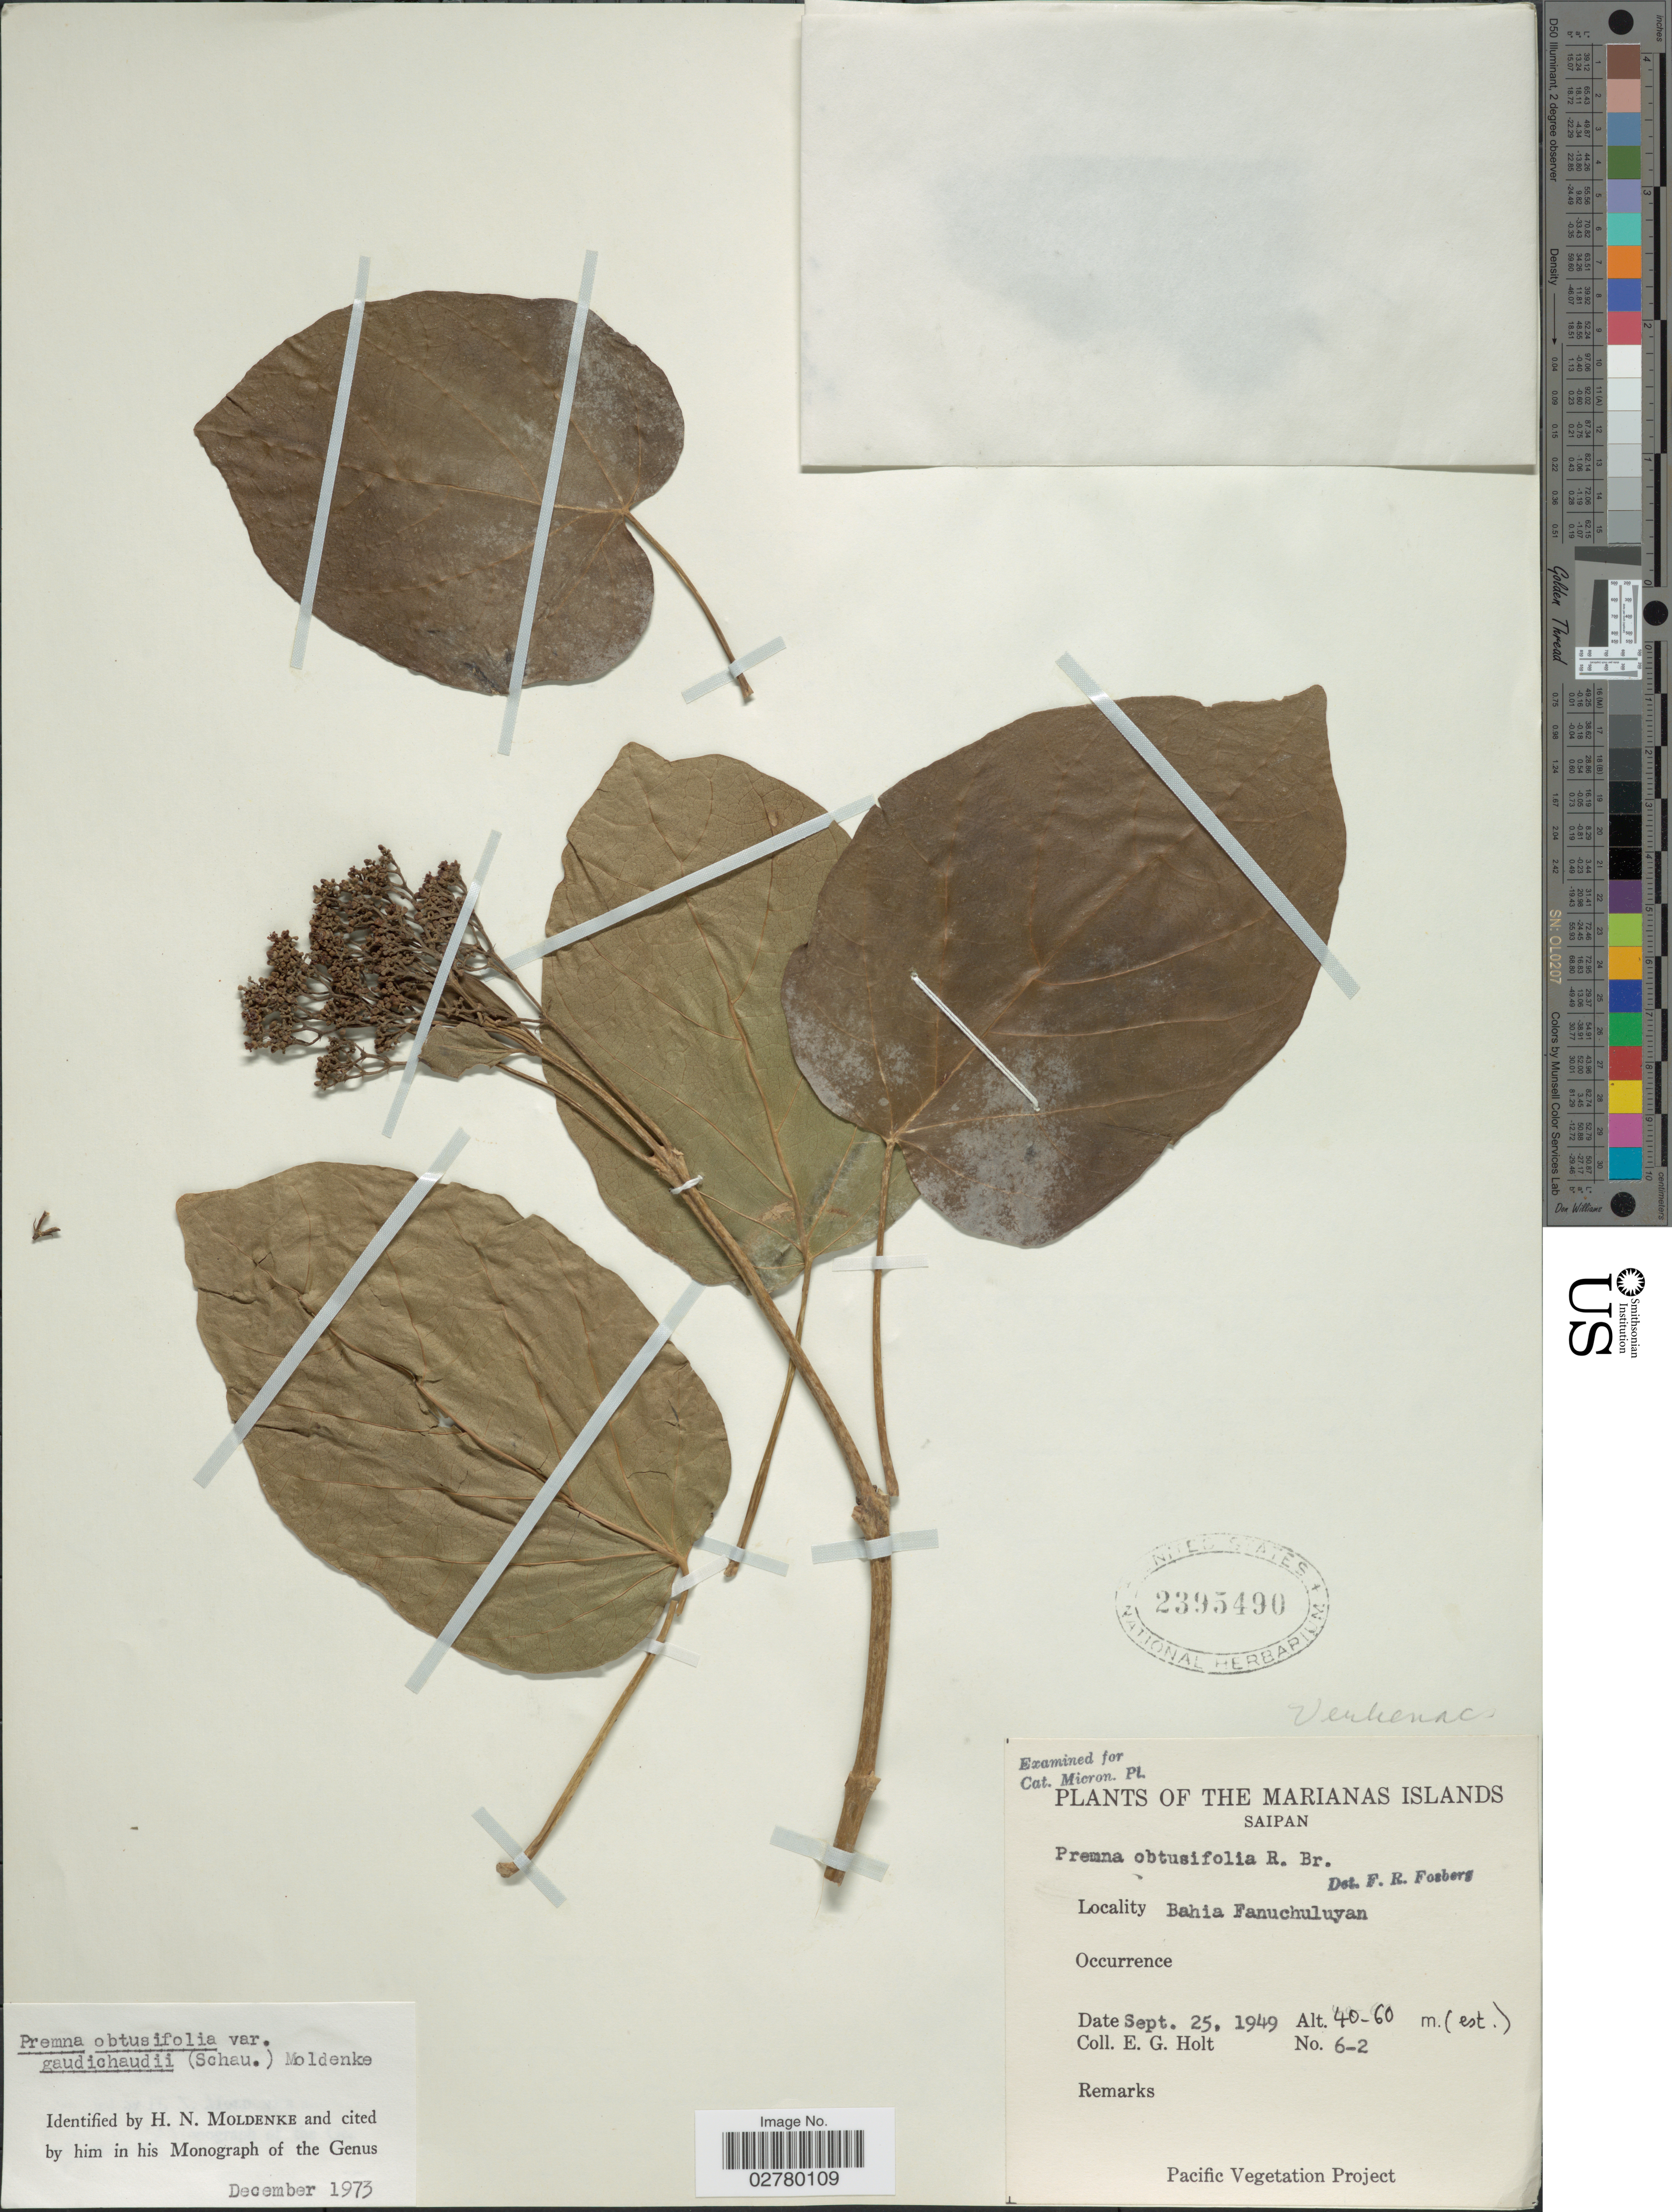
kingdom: Plantae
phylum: Tracheophyta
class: Magnoliopsida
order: Lamiales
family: Lamiaceae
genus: Premna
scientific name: Premna obtusifolia var. gaudichaudii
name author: (Schauer) Moldenke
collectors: E. G. Holt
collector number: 6-2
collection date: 1949-09-25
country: Northern Mariana Islands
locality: Marianas Islands. Saipan. Bahia Fanuchuluyan.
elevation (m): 40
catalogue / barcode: US 2395490